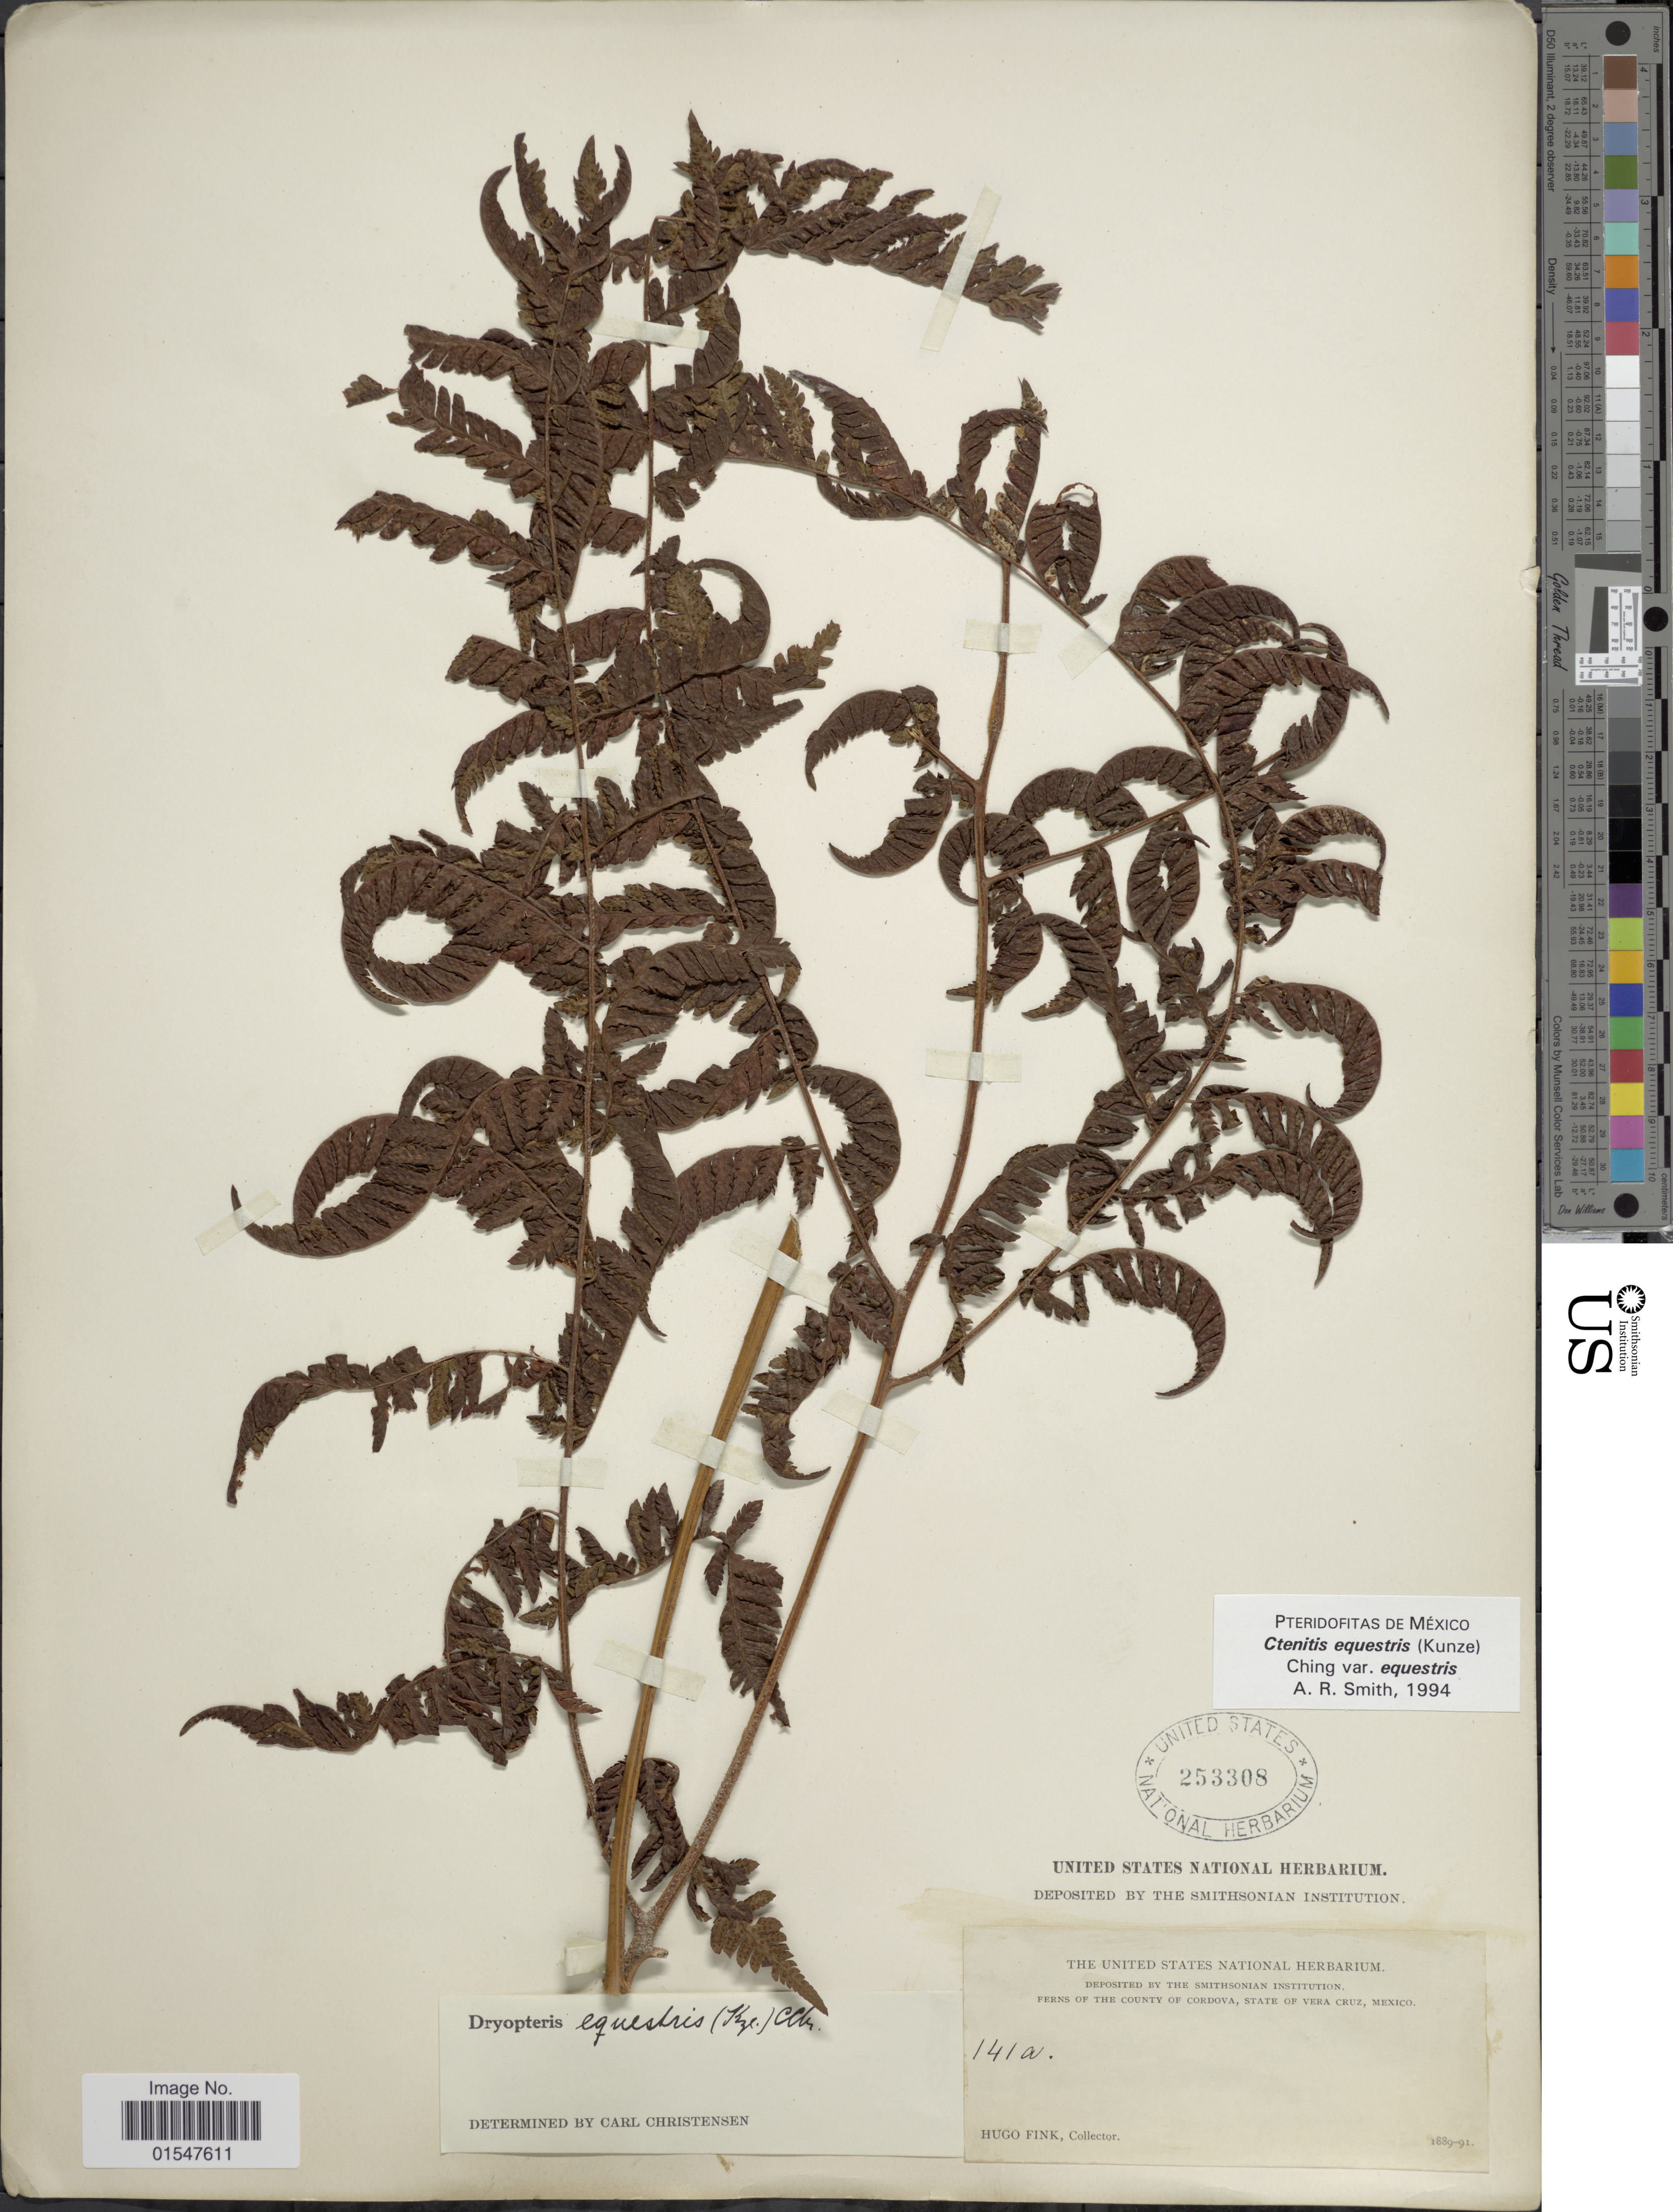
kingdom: Plantae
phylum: Tracheophyta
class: Polypodiopsida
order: Polypodiales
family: Dryopteridaceae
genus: Ctenitis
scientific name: Ctenitis equestris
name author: (Kunze) Ching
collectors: H. Fink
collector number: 141a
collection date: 1889/1891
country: Mexico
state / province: Veracruz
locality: The County of Cordova, State of Vera Cruz, Mexico.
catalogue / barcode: US 253308